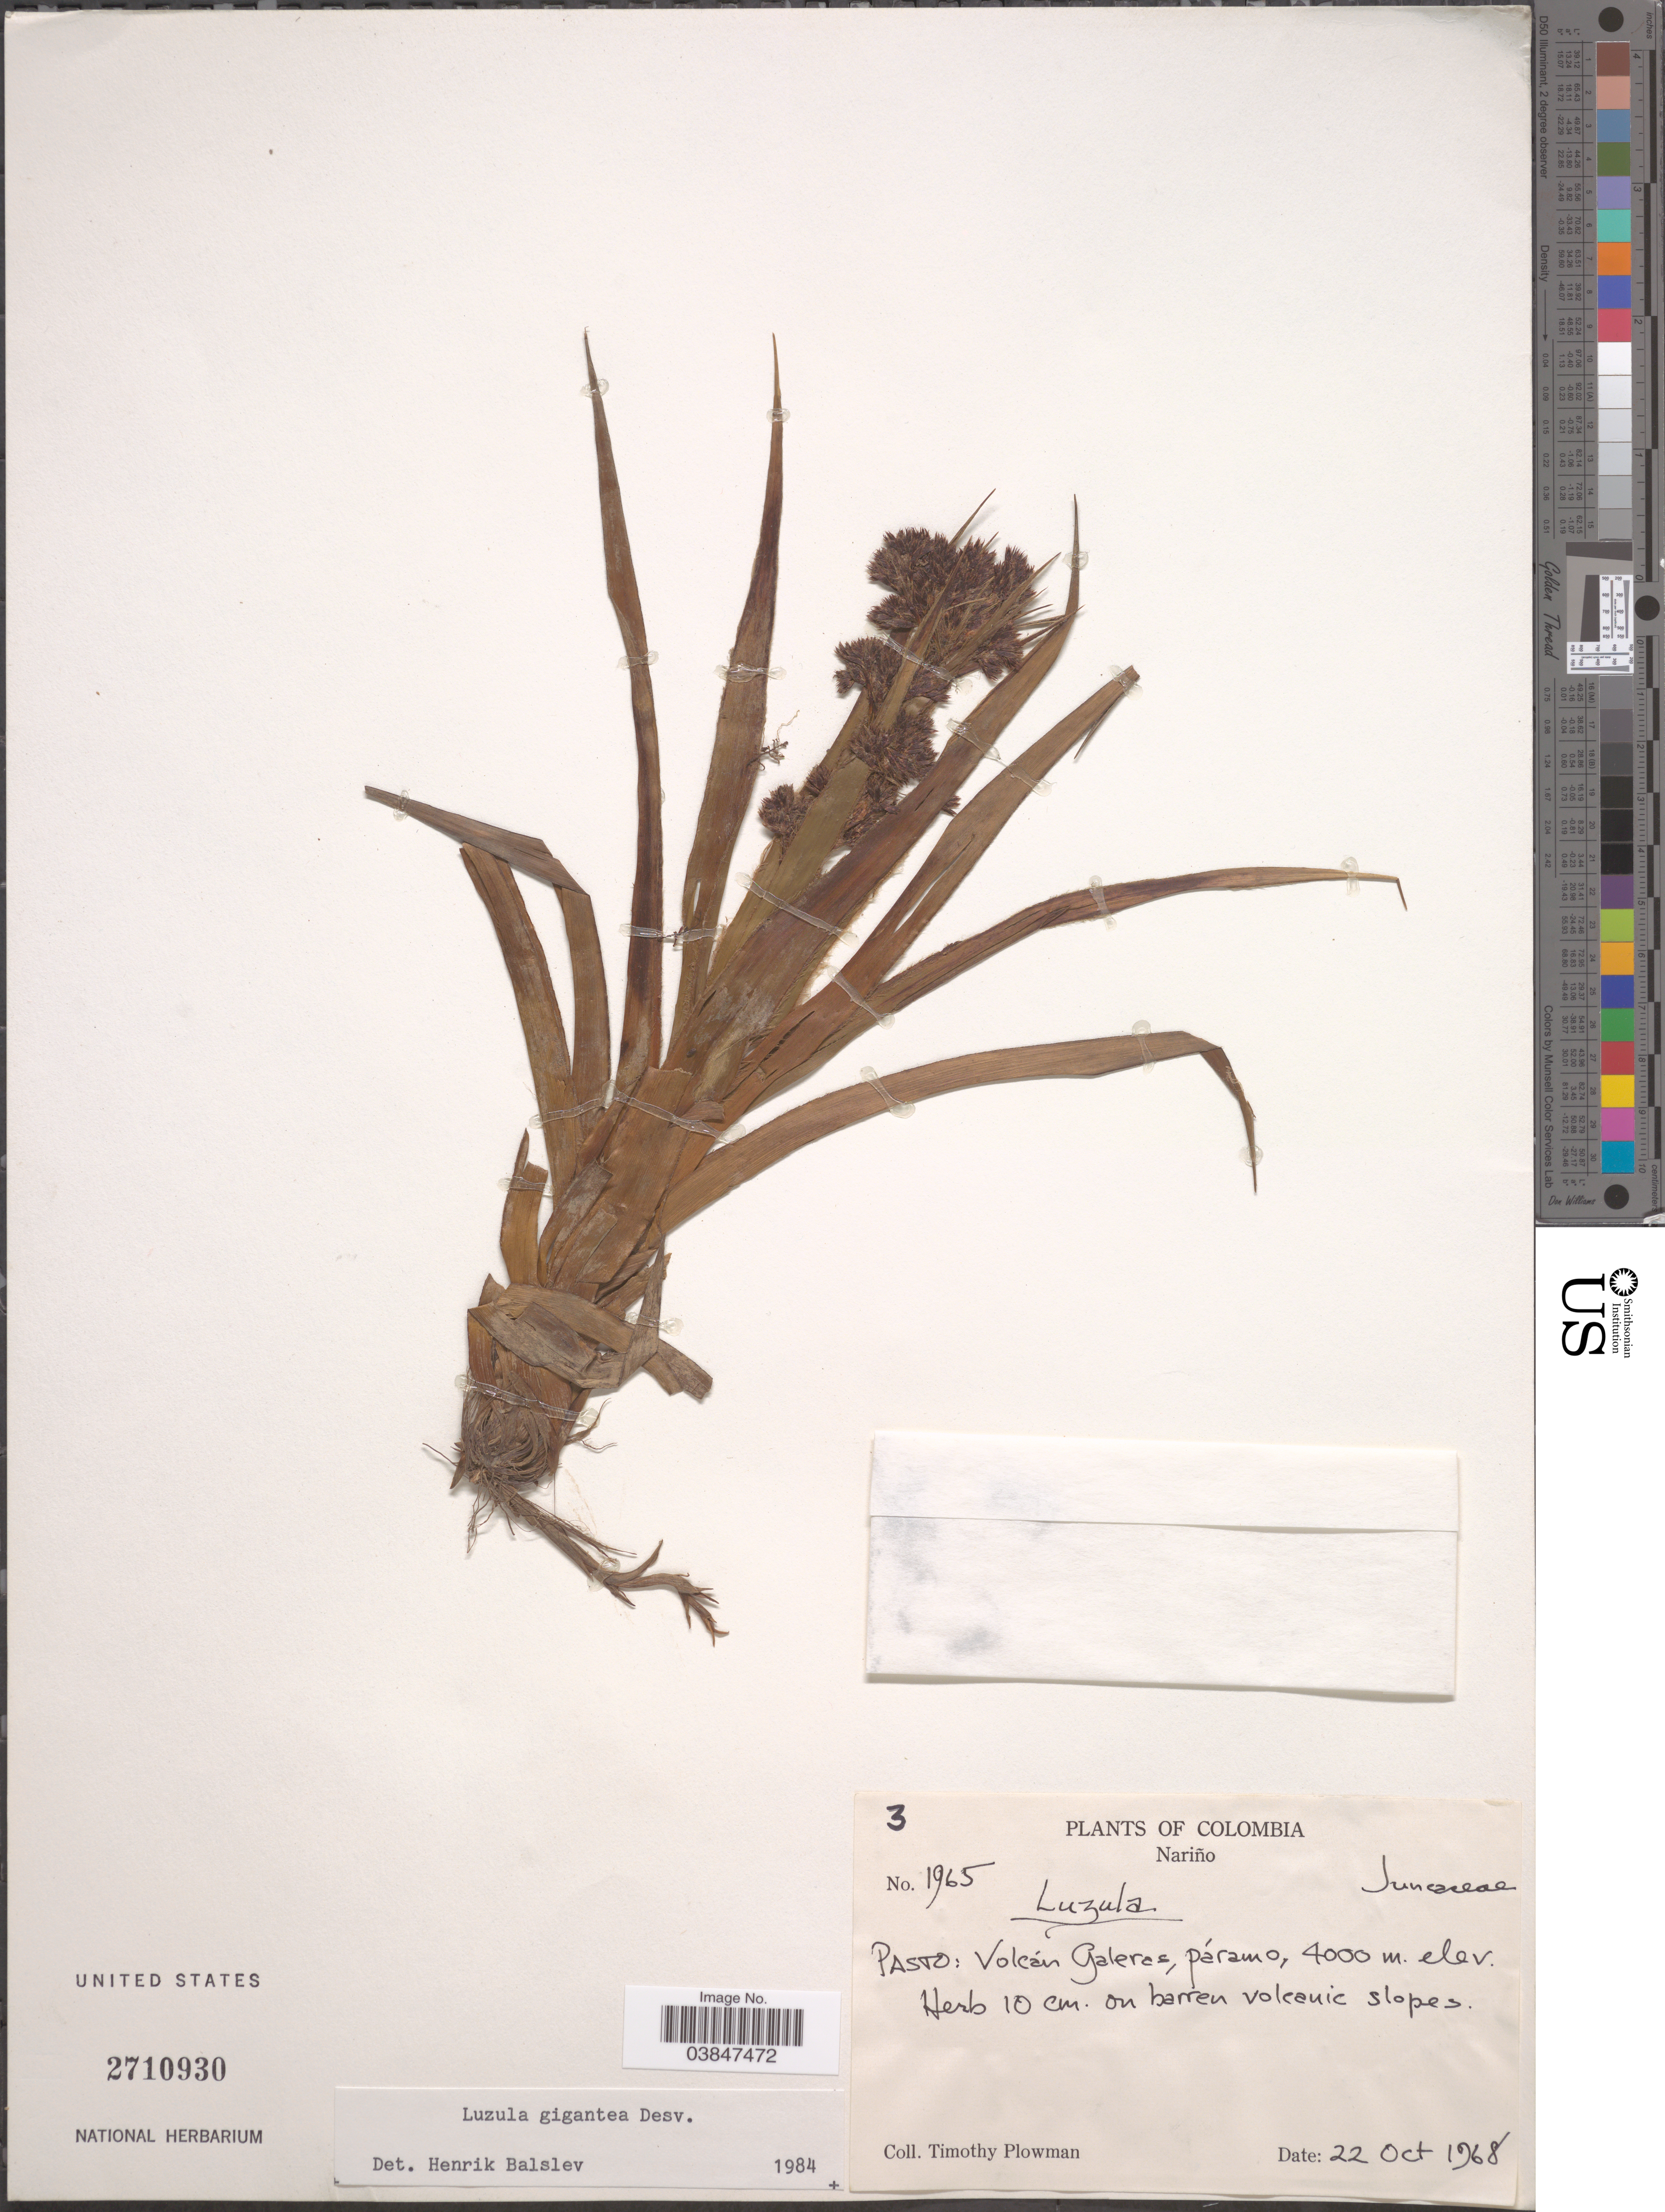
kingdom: Plantae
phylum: Tracheophyta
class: Liliopsida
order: Poales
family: Juncaceae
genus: Luzula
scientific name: Luzula gigantea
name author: Desv.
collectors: T. Plowman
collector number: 1965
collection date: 1968-10-22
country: Colombia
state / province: Nariño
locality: Pasto: Volcán Galeras, páramo.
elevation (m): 4000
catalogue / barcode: US 2710930